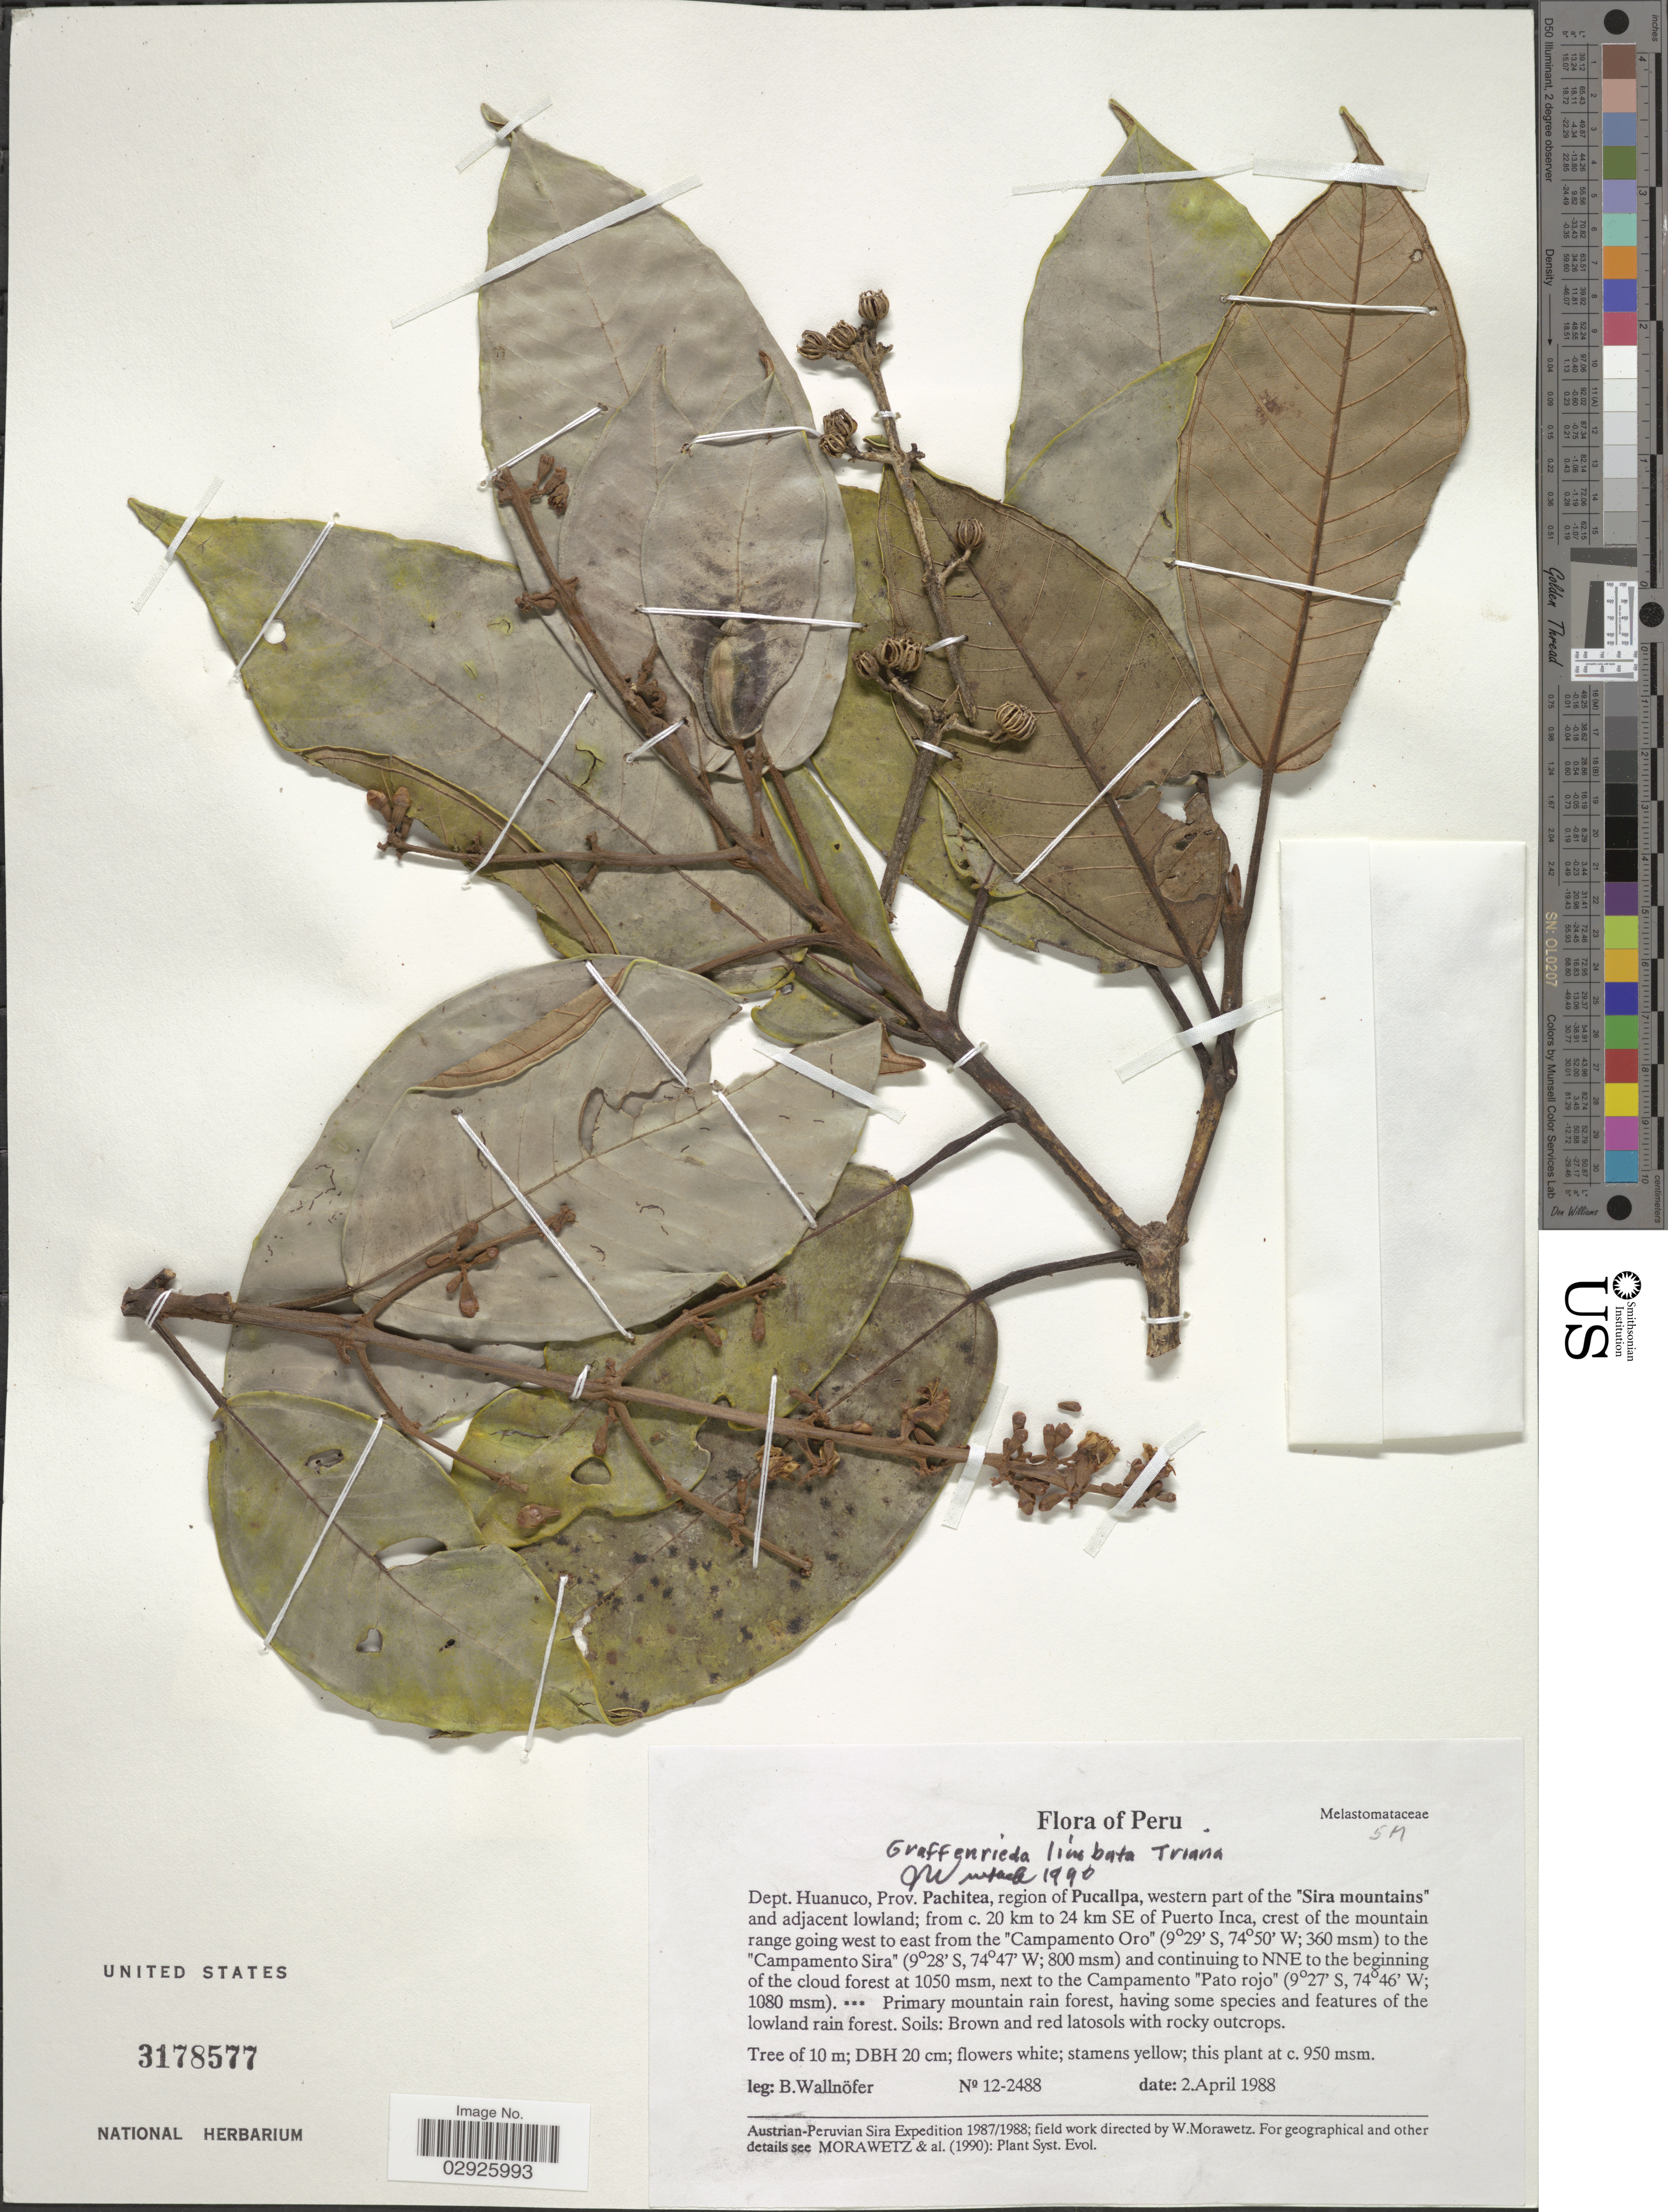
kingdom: Plantae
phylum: Tracheophyta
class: Magnoliopsida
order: Myrtales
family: Melastomataceae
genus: Graffenrieda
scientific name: Graffenrieda limbata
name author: Triana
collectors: B. Wallnöfer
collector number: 12-2488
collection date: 1988-04-02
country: Peru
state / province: Huánuco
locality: Dept. Huanuco, Prov. Pachitea, region of Pucallpa, western part of the "Sira mountains" and adjacent lowland; from c. 20 km to 24 km SE of Puerto Inca, crest of the mountain range going west to east from the "Campamento Oro" to the "Campamento Sira" and continuing to NNE to the beginning of the cloud forest, next to the Campamento "Pato rojo".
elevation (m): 950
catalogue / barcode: US 3178577